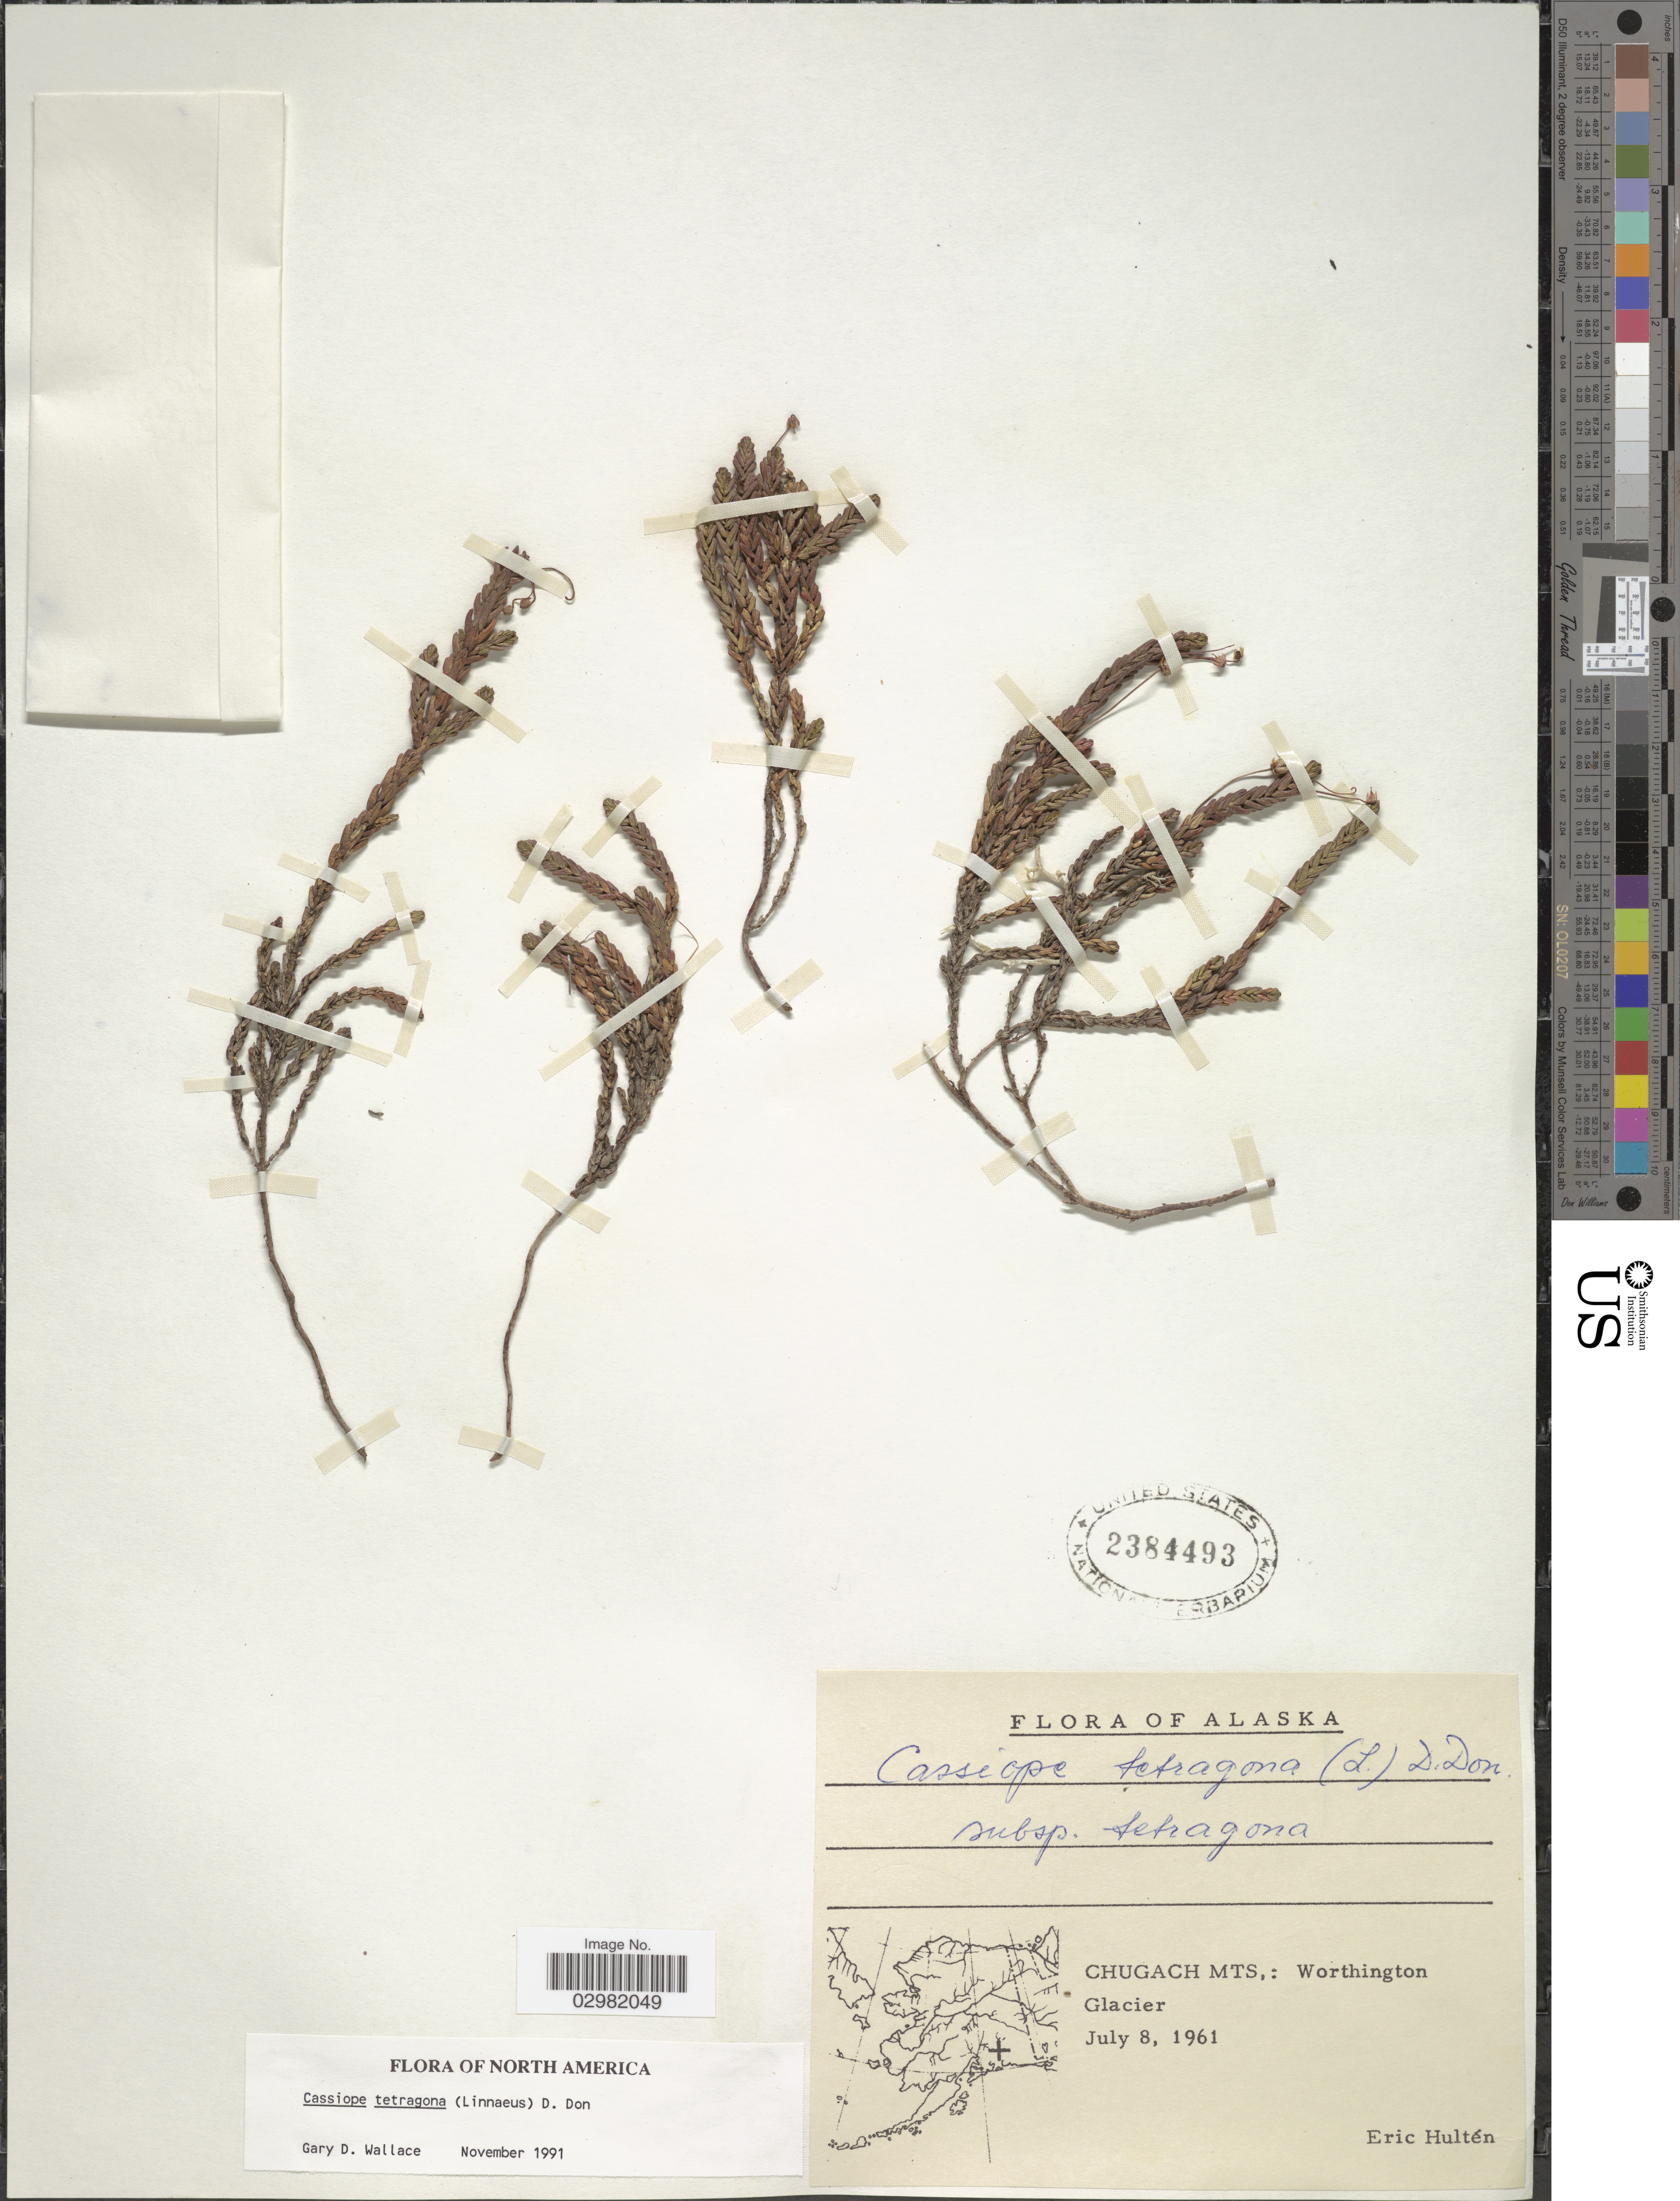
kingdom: Plantae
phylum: Tracheophyta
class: Magnoliopsida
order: Ericales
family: Ericaceae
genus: Cassiope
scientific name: Cassiope tetragona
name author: (L.) D. Don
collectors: E. G. Hultén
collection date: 1961-07-08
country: United States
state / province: Alaska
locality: Chugach Mts.: Worthington Glacier.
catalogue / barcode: US 2384493